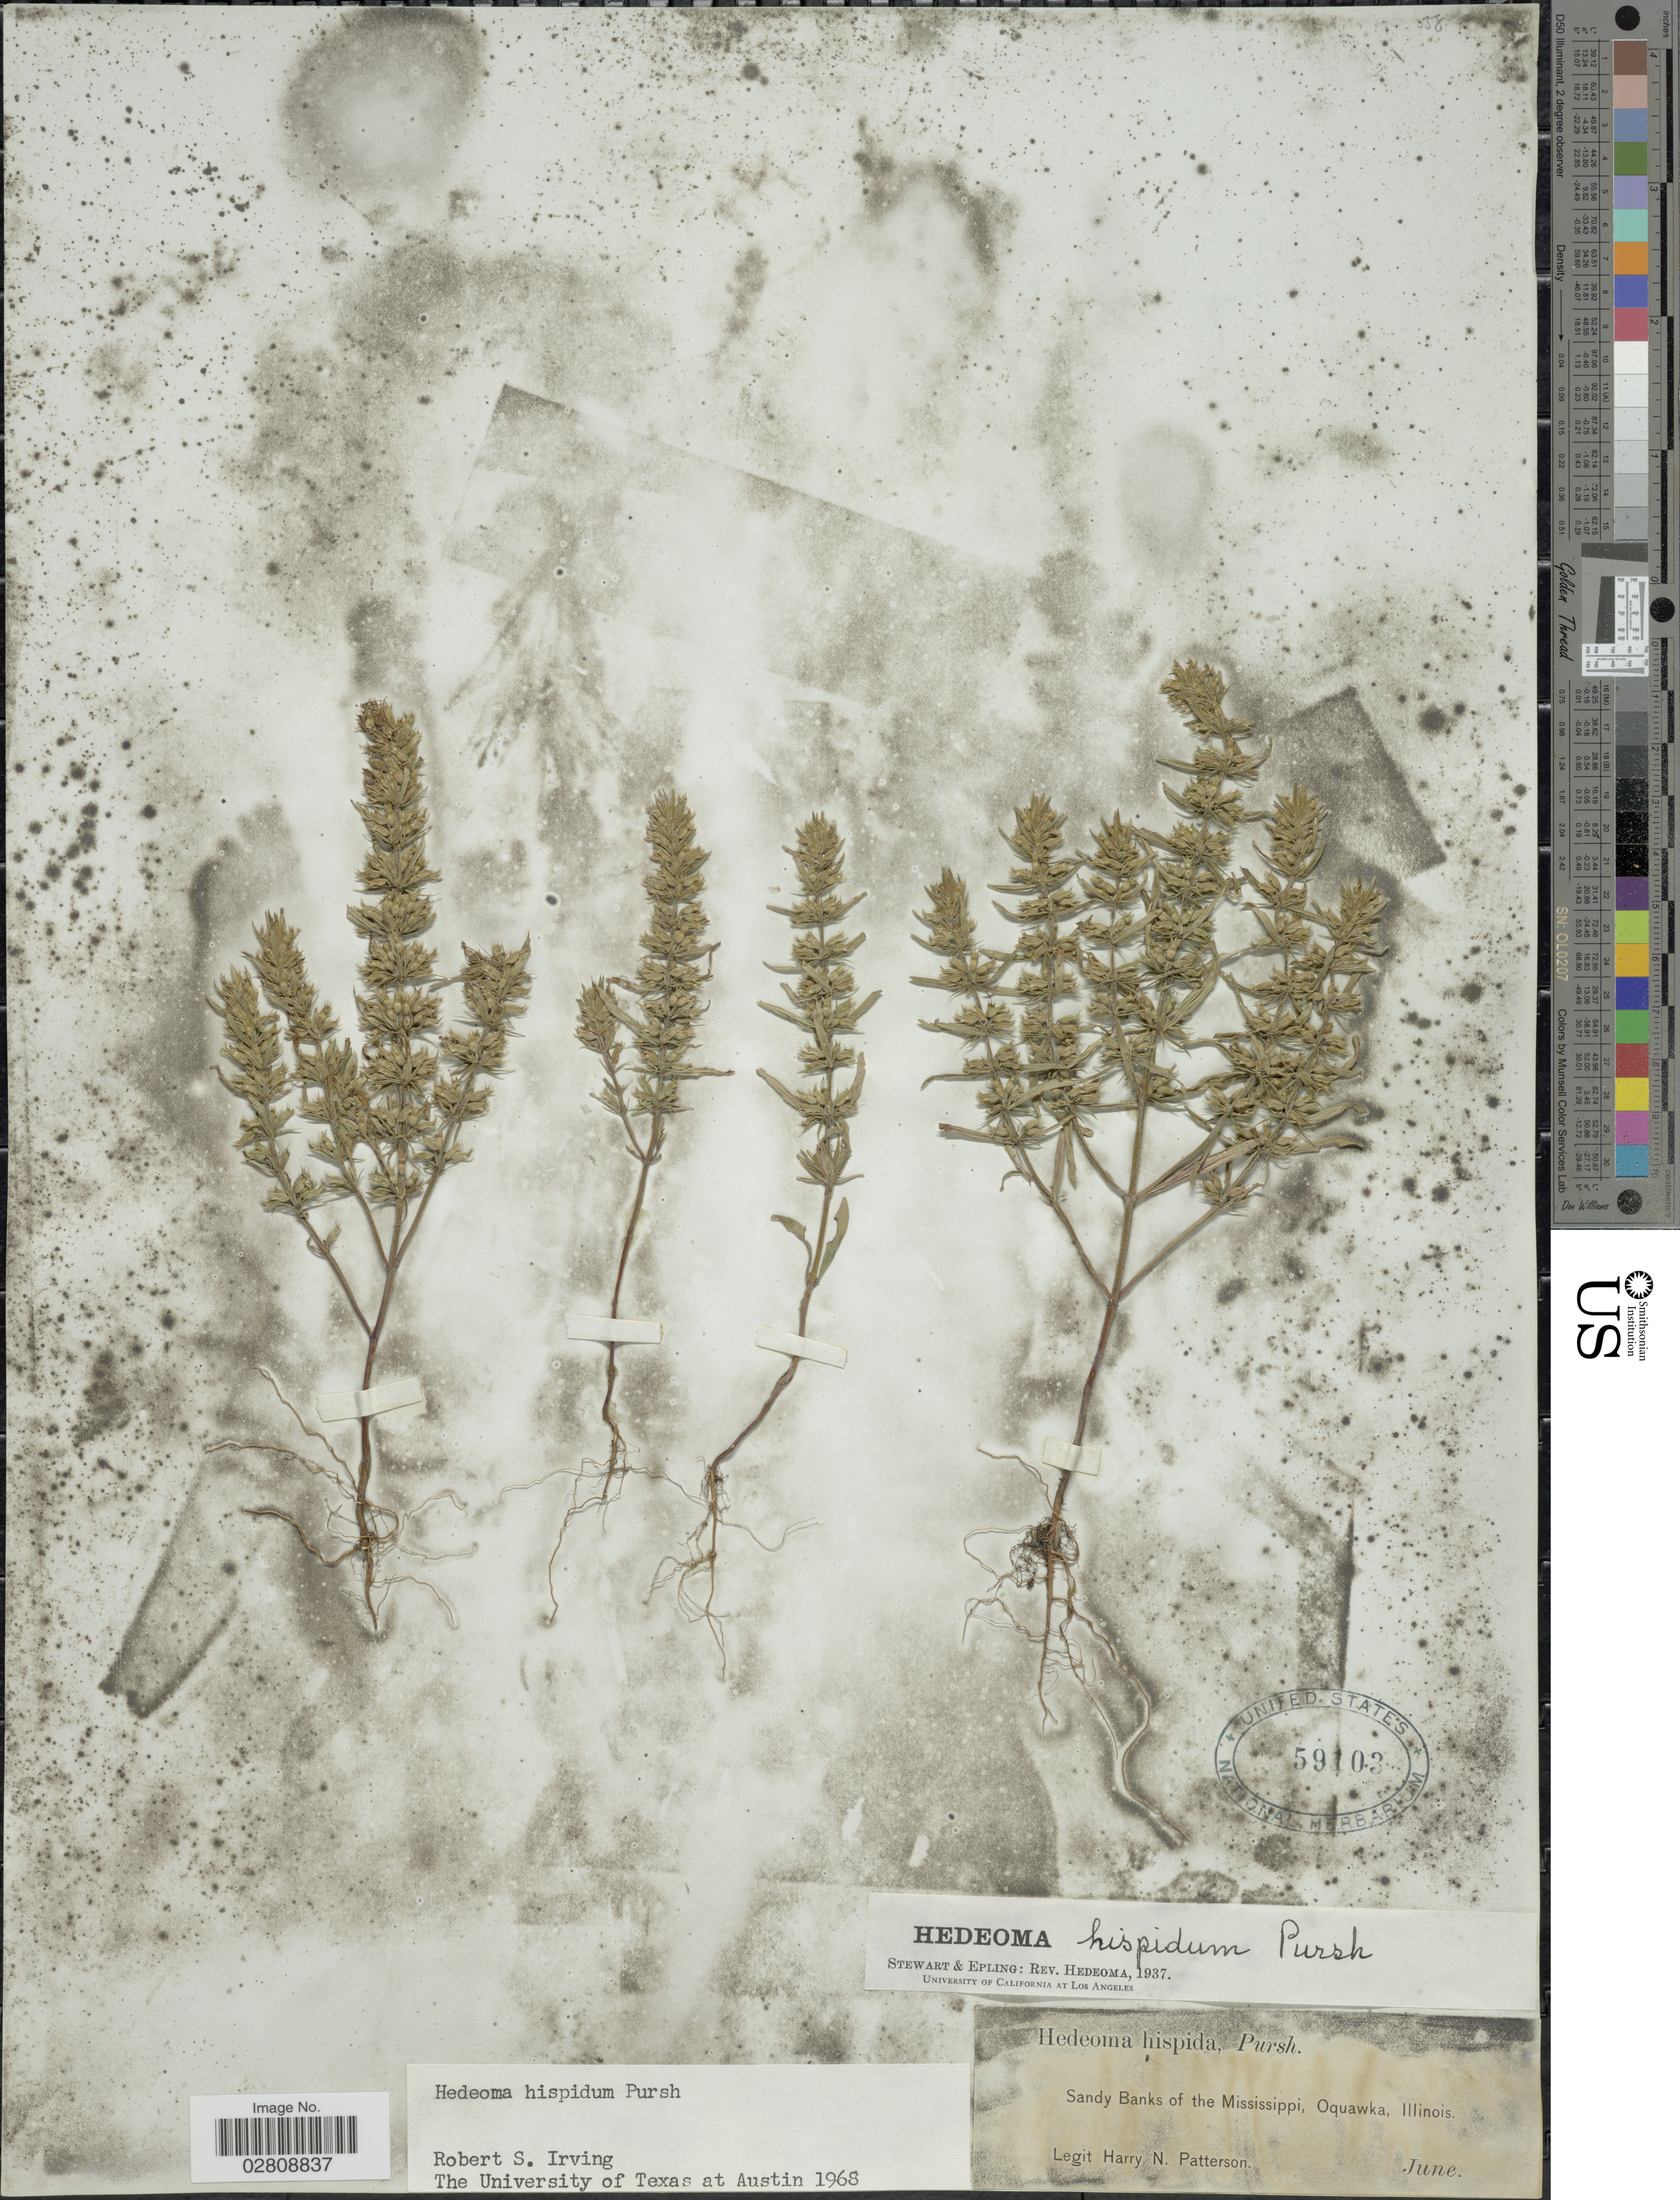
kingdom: Plantae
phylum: Tracheophyta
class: Magnoliopsida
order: Lamiales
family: Lamiaceae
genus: Hedeoma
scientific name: Hedeoma hispida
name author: Pursh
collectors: H. N. Patterson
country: United States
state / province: Illinois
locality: Sandy Banks of the Mississippi, Oquawka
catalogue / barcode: US 59103